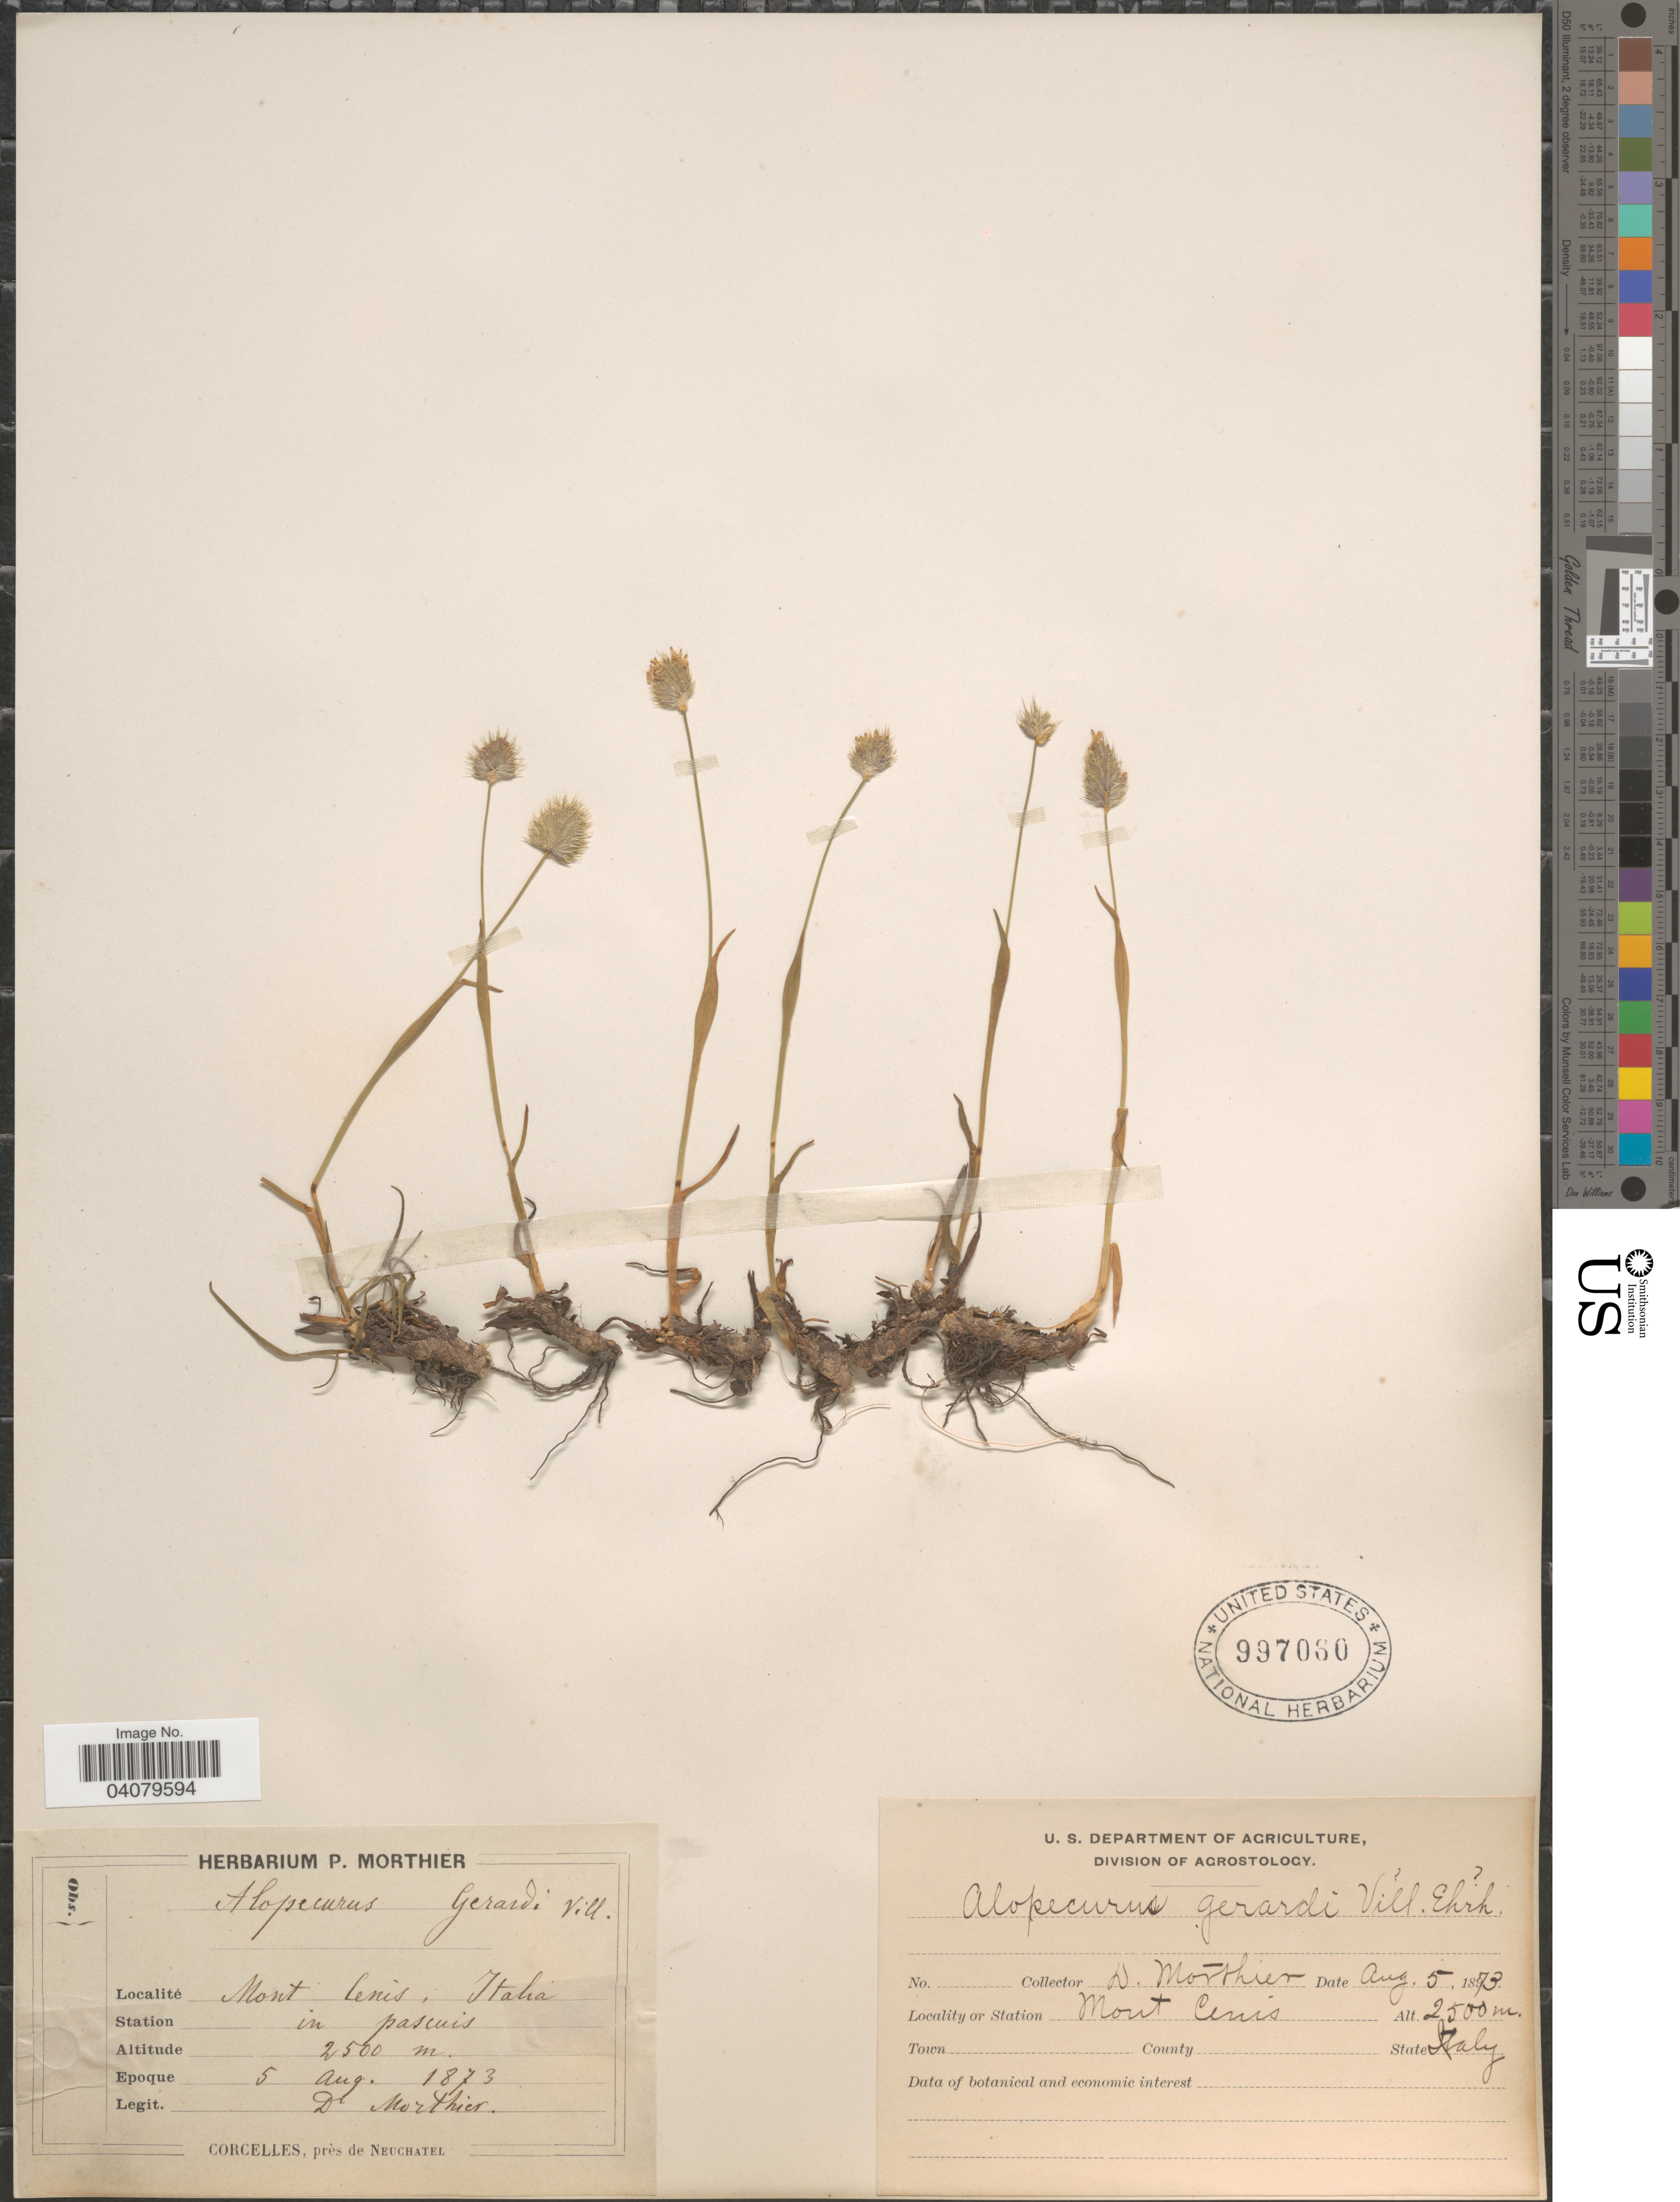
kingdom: Plantae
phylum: Tracheophyta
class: Liliopsida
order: Poales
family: Poaceae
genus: Alopecurus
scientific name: Alopecurus gerardii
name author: (All.) Vill.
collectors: D. Morthier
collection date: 1873-08-05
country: Italy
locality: Mont Cenis, Italia. In pascuis.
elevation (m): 2500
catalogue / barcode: US 997060